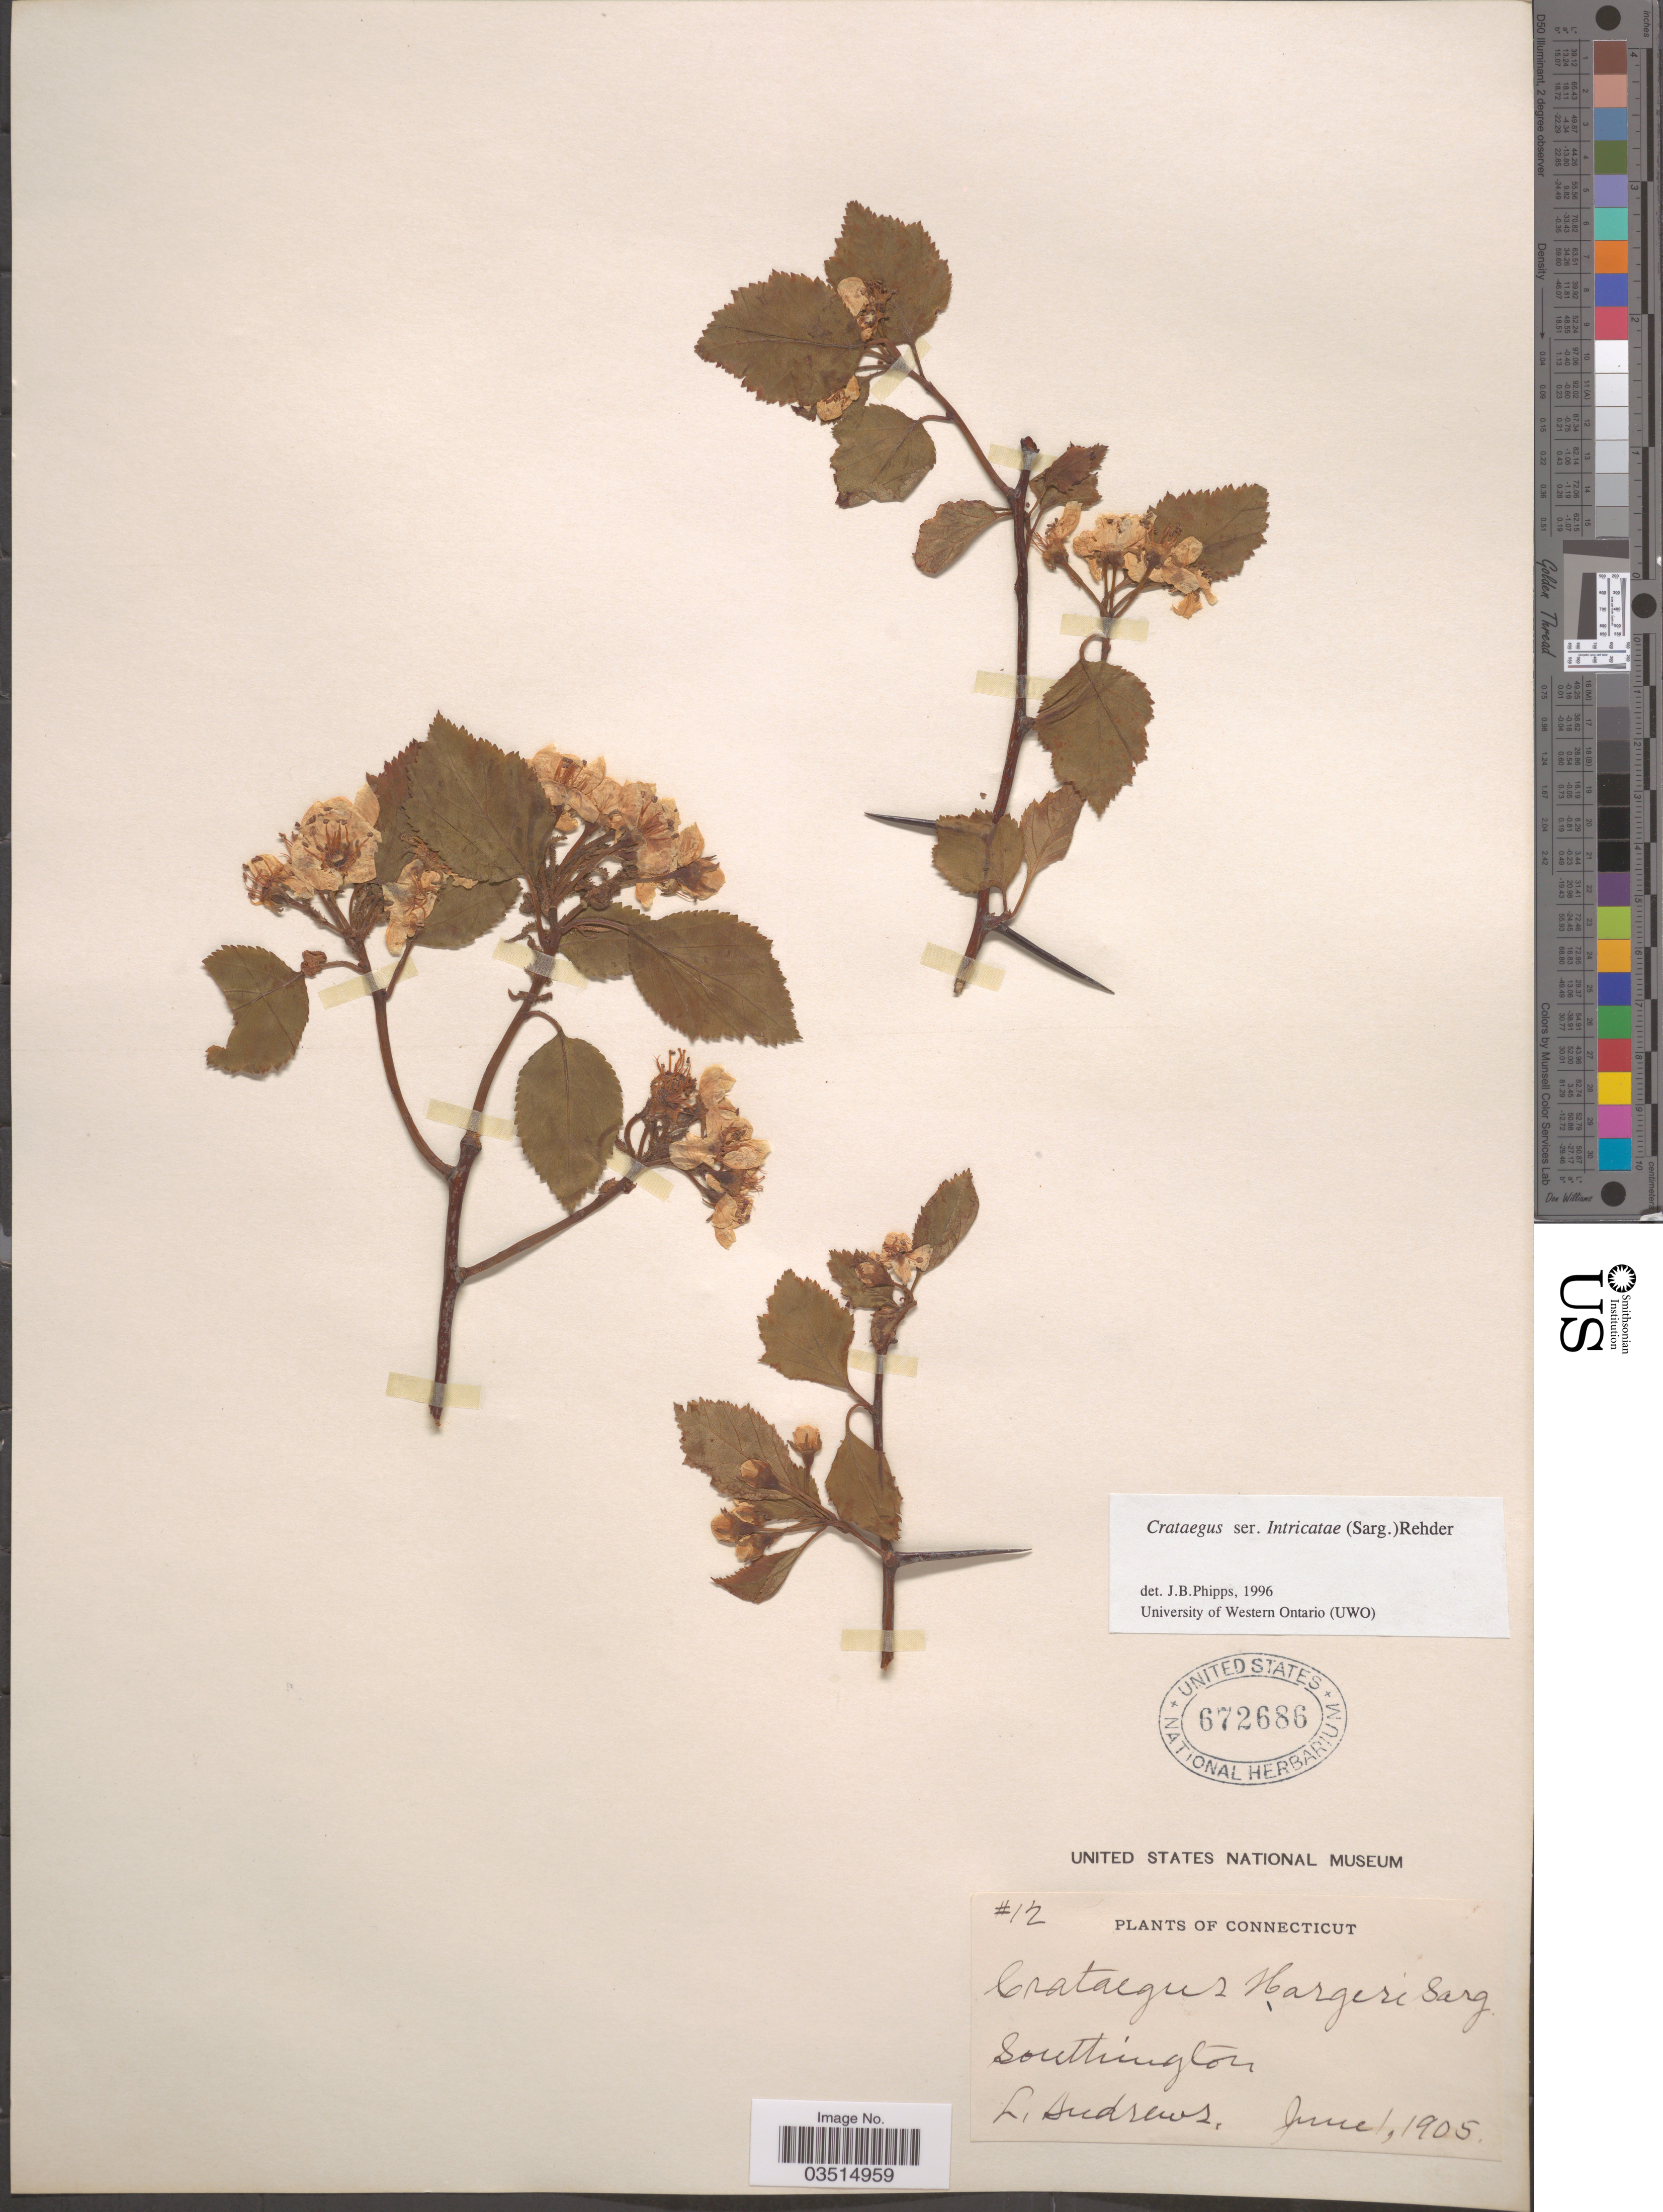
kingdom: Plantae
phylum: Tracheophyta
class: Magnoliopsida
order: Rosales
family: Rosaceae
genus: Crataegus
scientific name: Crataegus hargeri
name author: Sarg.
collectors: L. Andrews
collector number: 12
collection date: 1905-06-01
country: United States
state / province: Connecticut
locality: Southington.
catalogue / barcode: US 672686